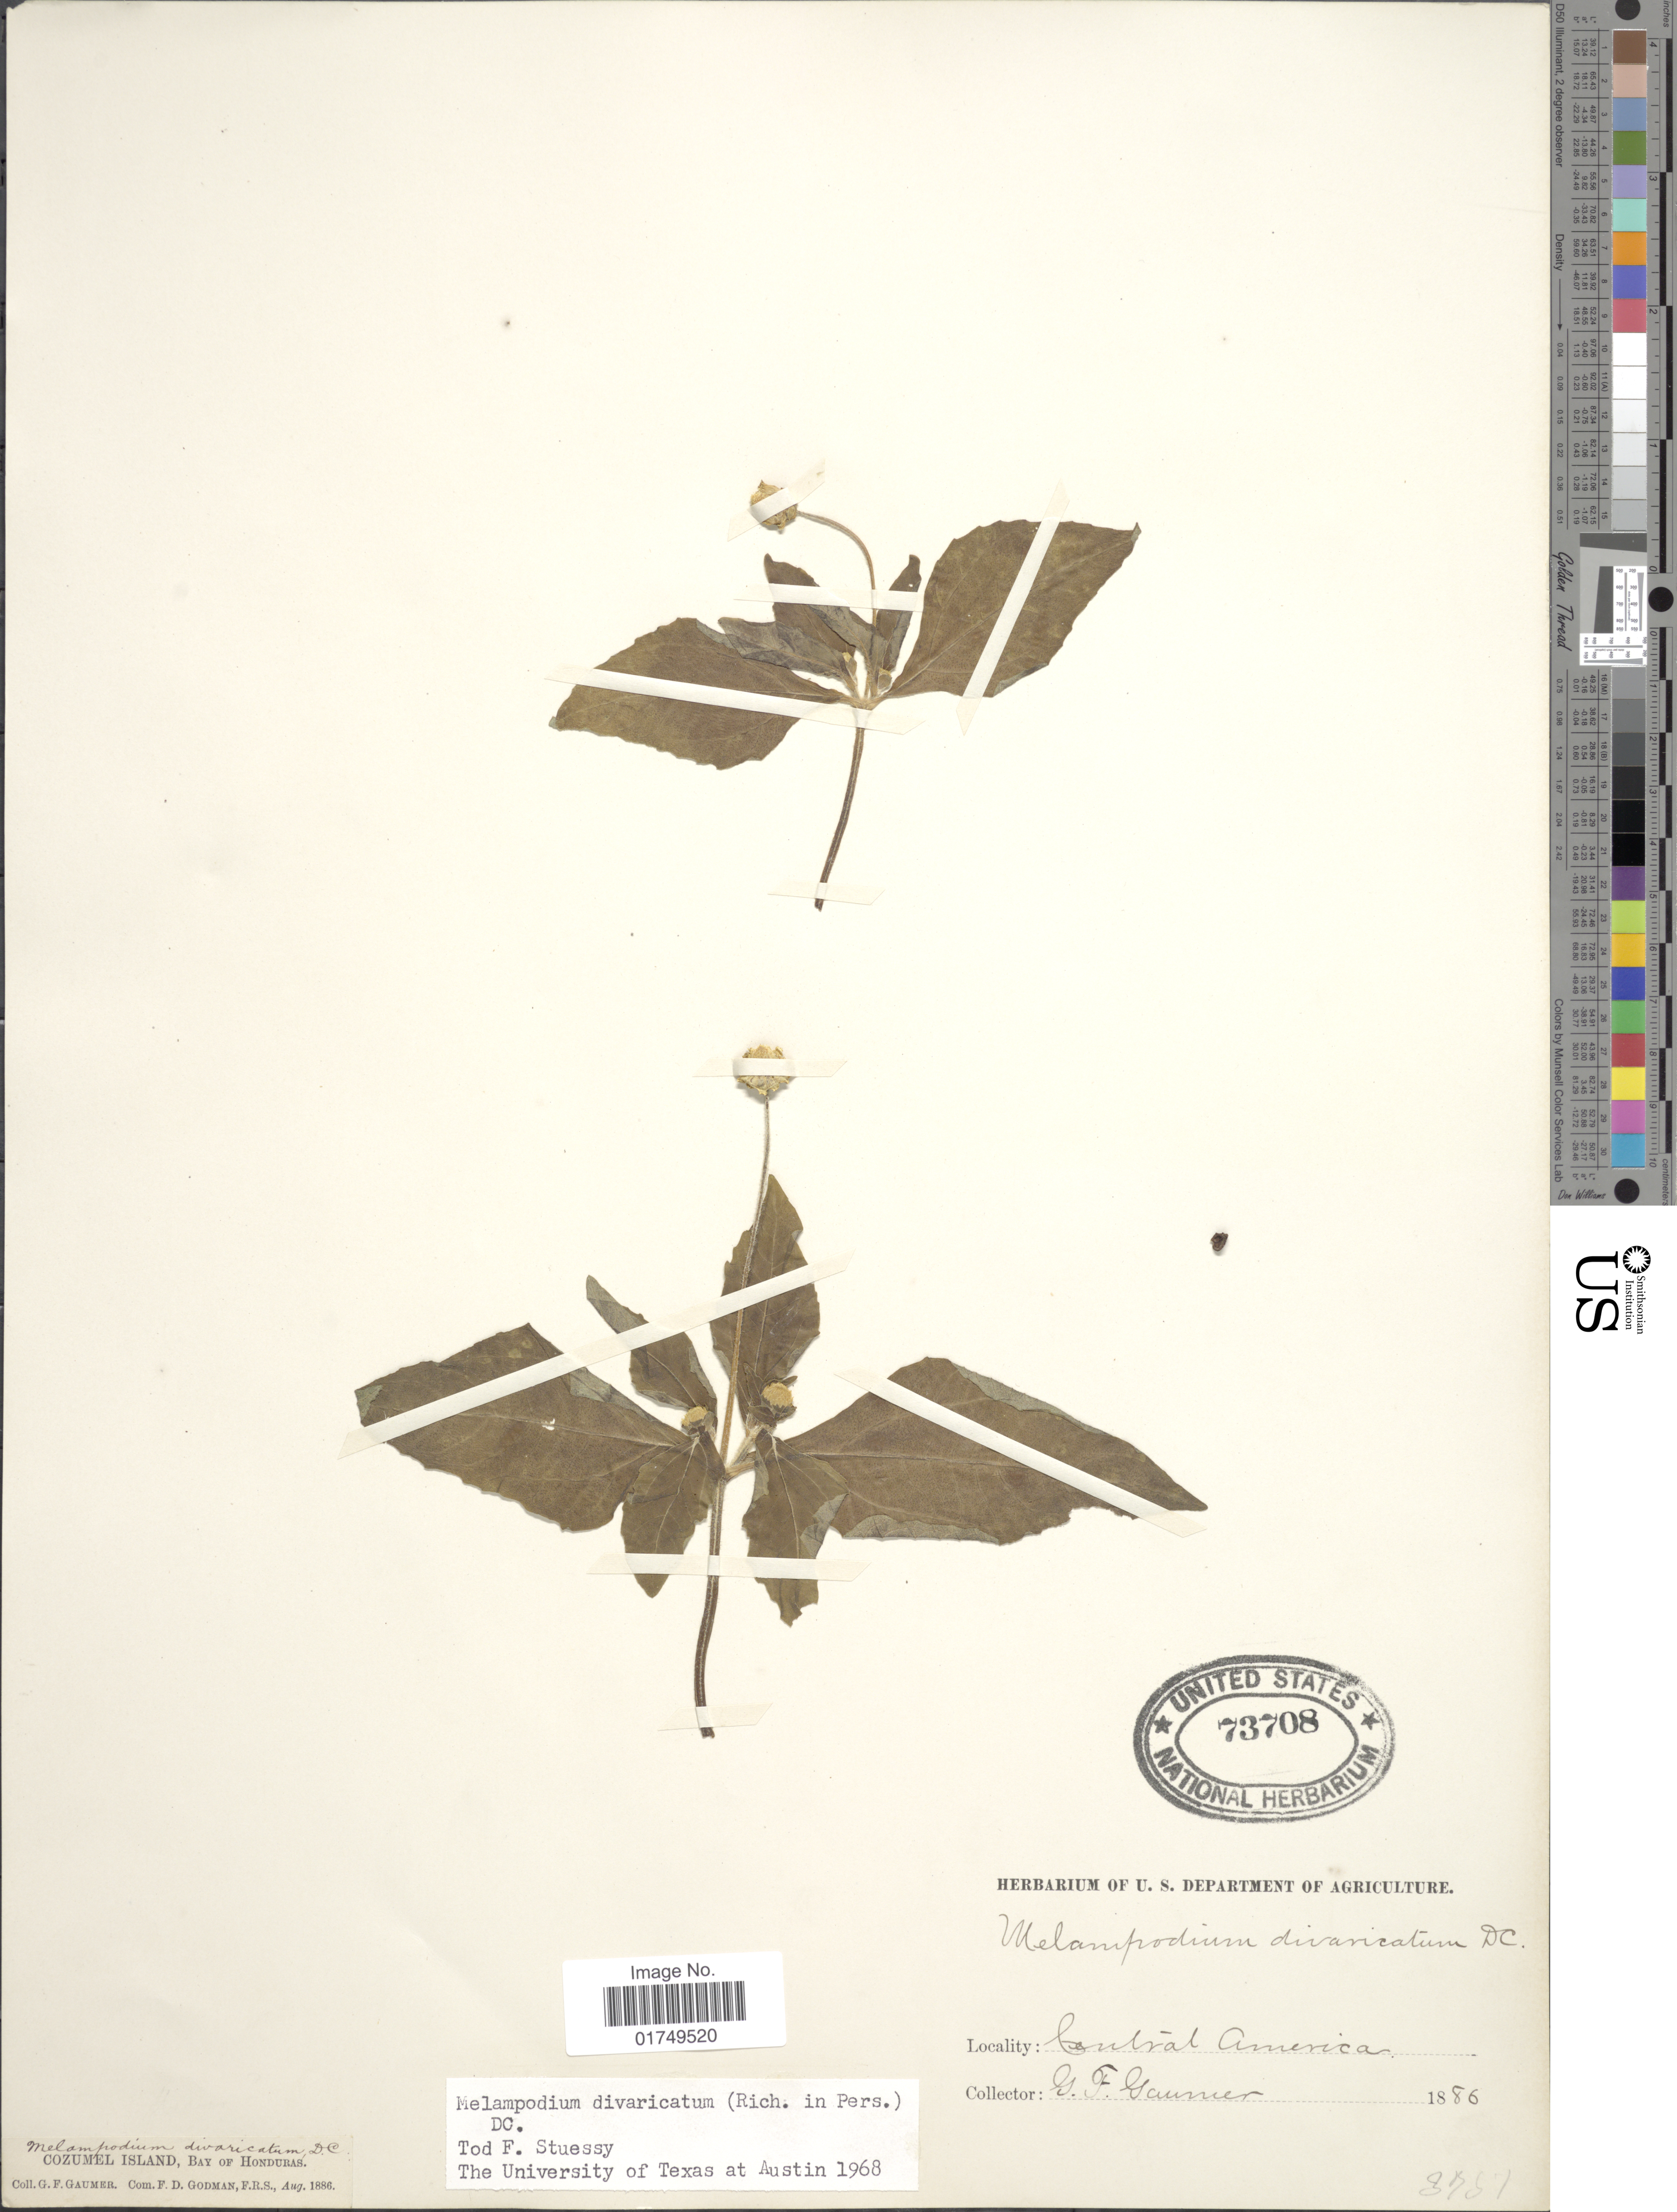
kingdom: Plantae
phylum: Tracheophyta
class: Magnoliopsida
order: Asterales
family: Asteraceae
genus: Melampodium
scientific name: Melampodium divaricatum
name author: (Rich.) DC.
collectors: G. F. Gaumer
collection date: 1886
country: Honduras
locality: Central America, Cozumel Island, Bay of Honduras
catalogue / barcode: US 73708